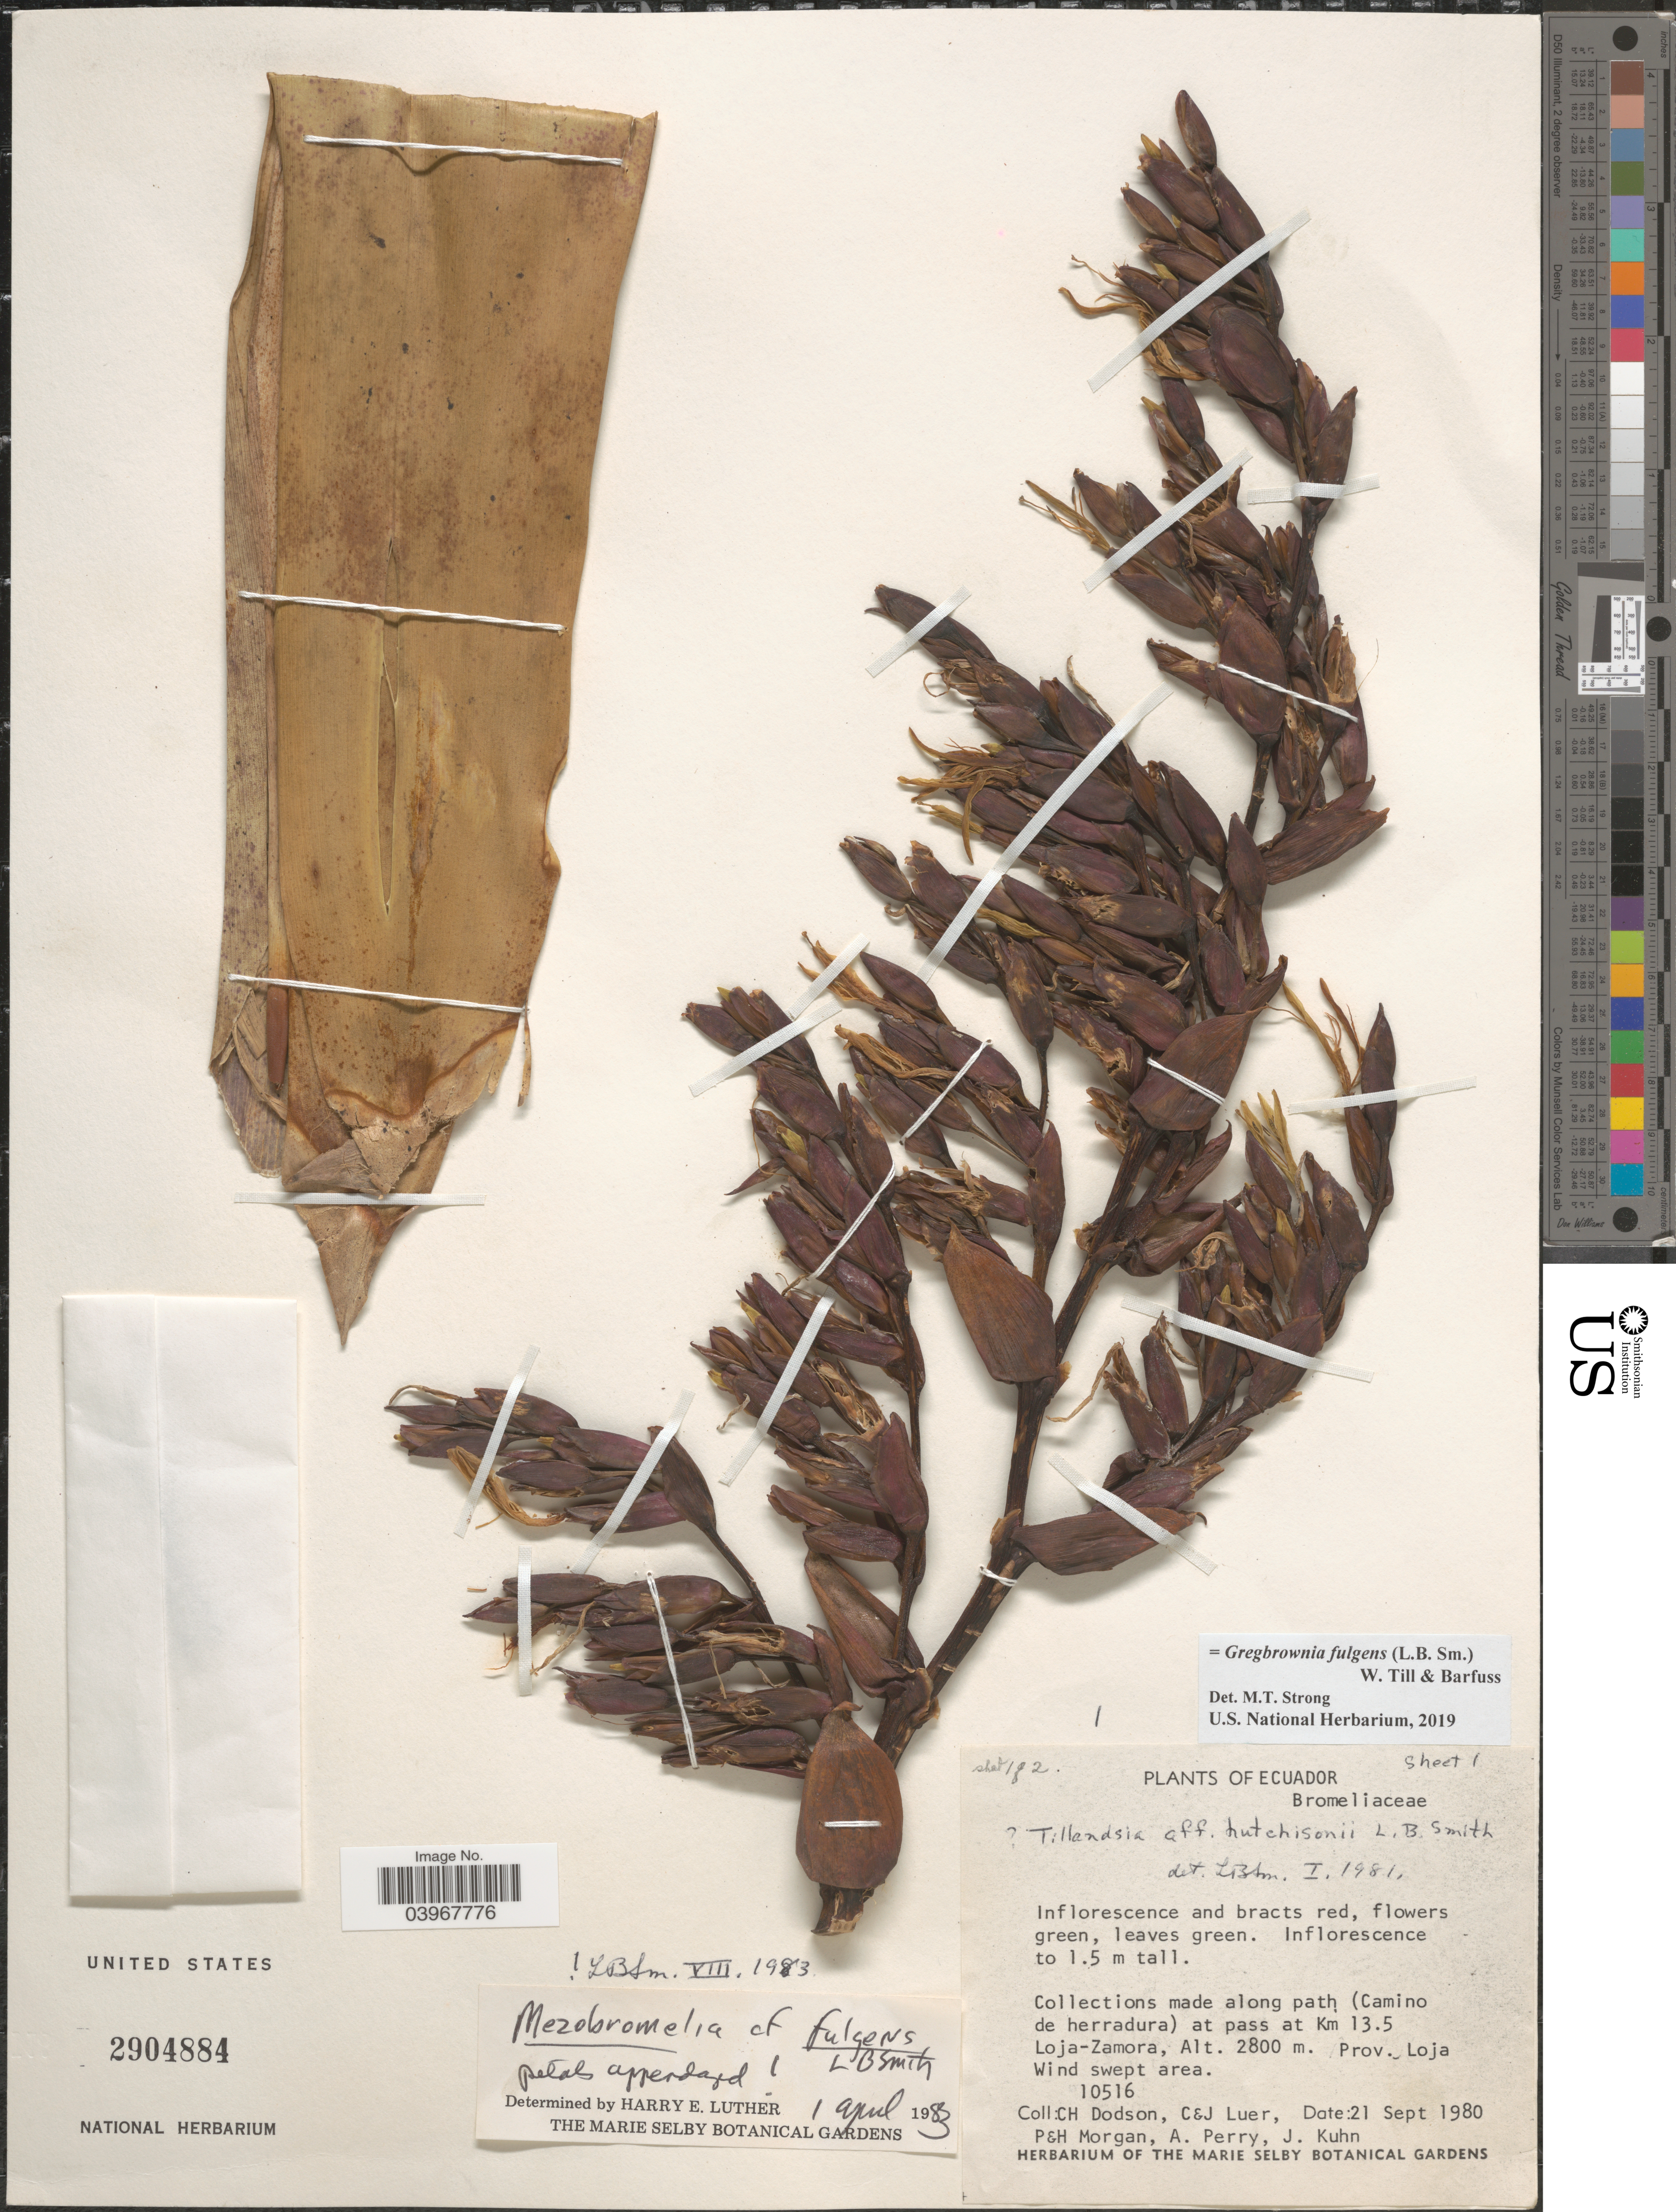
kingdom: Plantae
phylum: Tracheophyta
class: Liliopsida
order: Poales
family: Bromeliaceae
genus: Gregbrownia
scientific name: Gregbrownia fulgens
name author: (L.B. Sm.) W. Till & Barfuss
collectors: C. H. Dodson, C. Luer, J. P. Luer, P. Morgan & et al.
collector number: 10516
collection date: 1980-09-21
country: Ecuador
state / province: Loja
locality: Along path (Camino de herradura) at pass at Km 13.5 Loja-Zamora.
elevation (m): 2800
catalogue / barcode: US 2904884